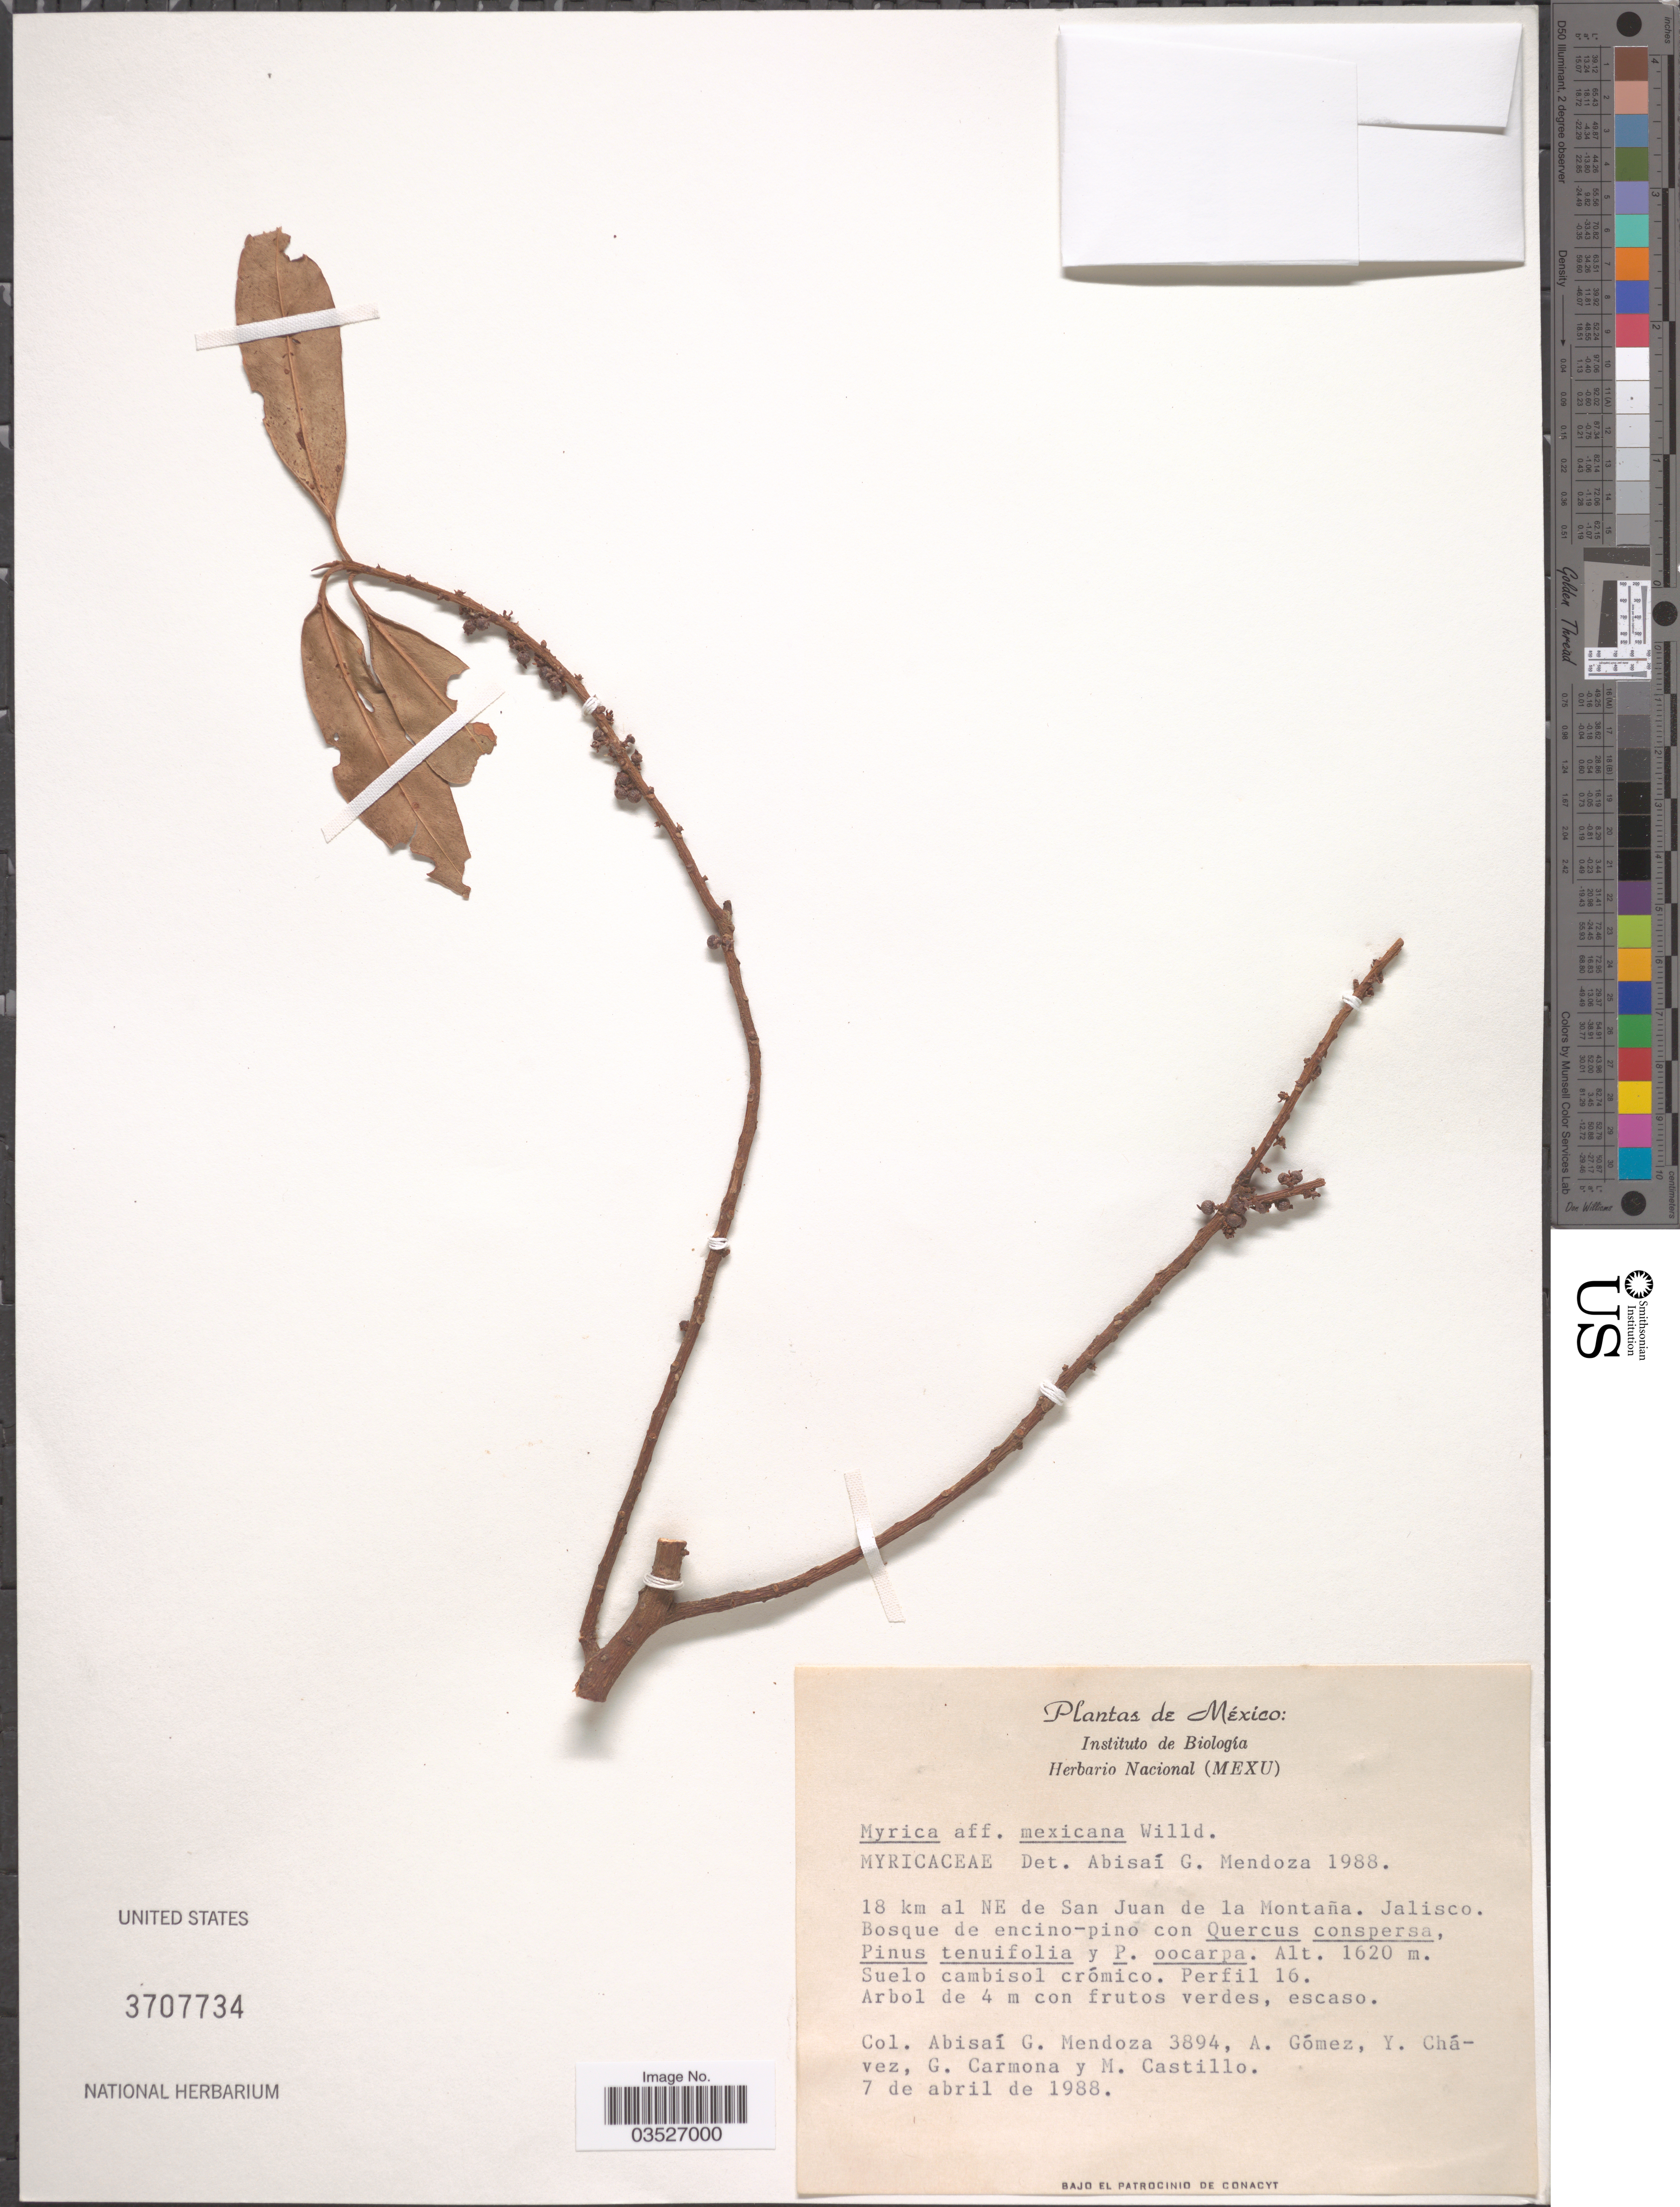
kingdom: Plantae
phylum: Tracheophyta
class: Magnoliopsida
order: Ericales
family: Primulaceae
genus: Myrsine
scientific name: Myrsine coriacea subsp. coriacea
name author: (Sw.) R. Br. ex Roem. & Schult.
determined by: Strong, Mark T., (BOT), Smithsonian Institution - National Museum of Natural History (UNITED STATES)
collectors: A. García-Mendoza, A. Gómez, Y. Chávez, G. Carmona & M. Castillo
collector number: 3894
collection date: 1988-04-07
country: Mexico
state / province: Jalisco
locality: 18 km al NE de San Juan de la Montaña.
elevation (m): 1620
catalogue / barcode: US 3707734